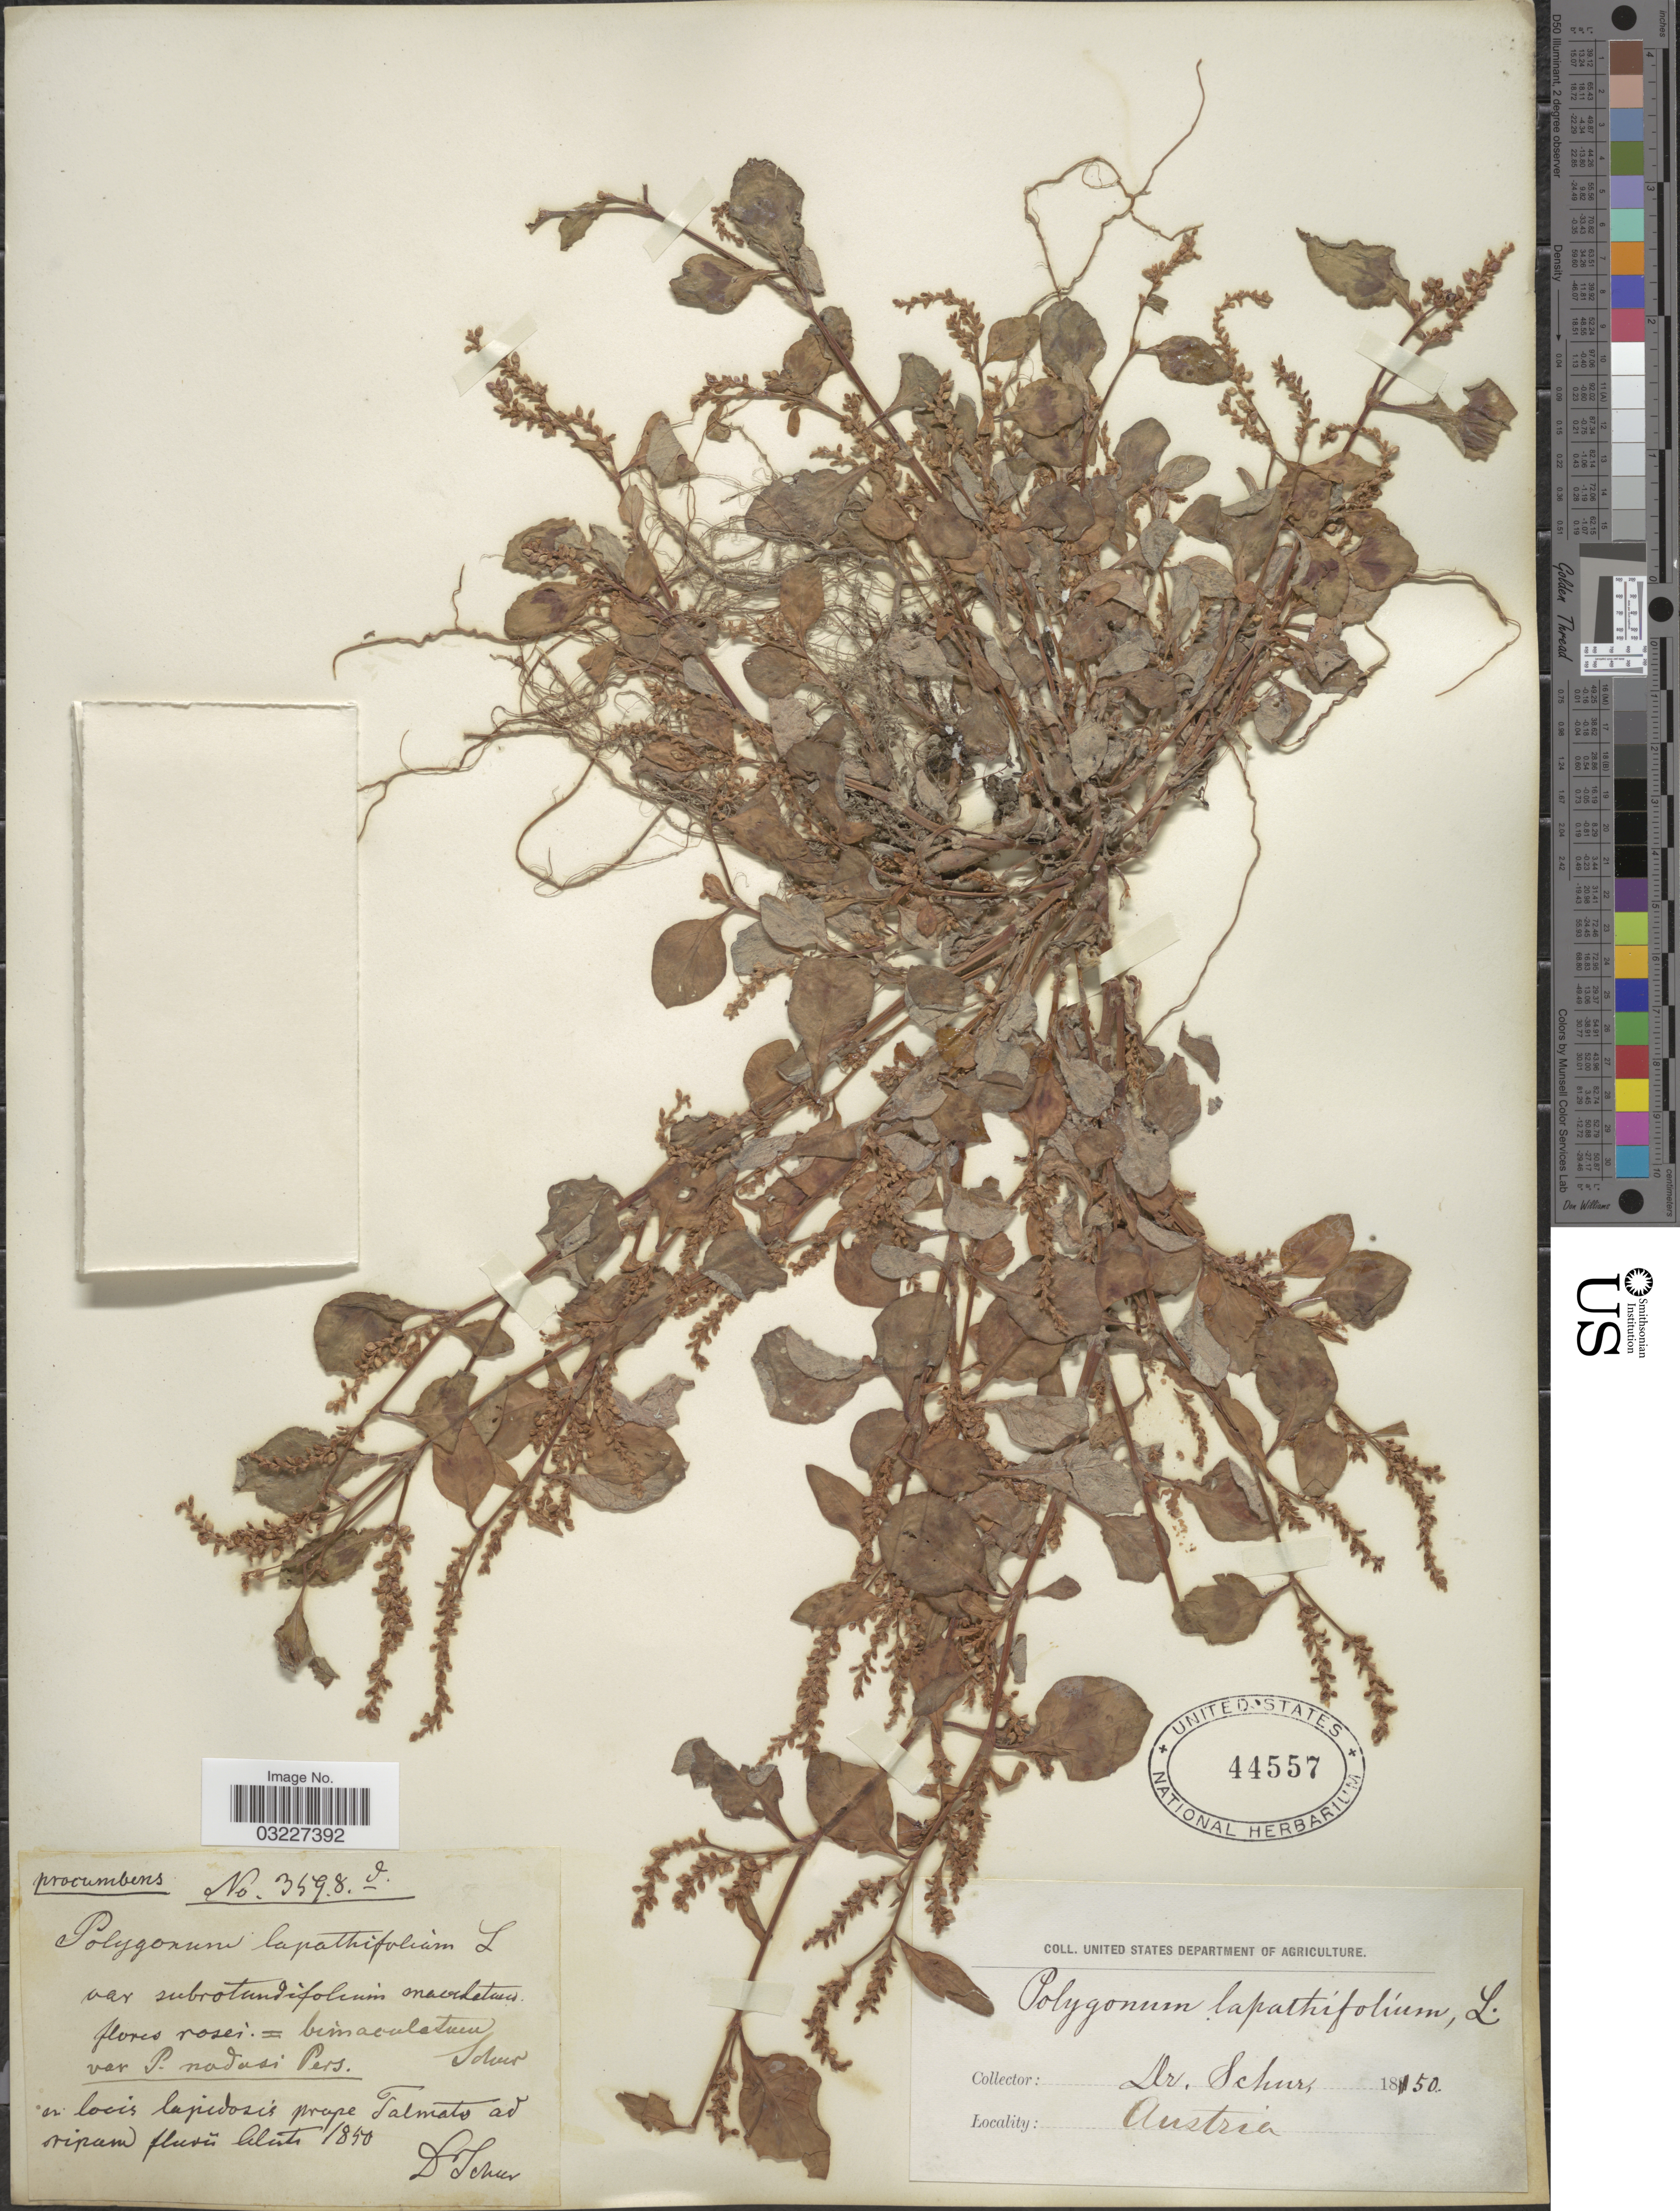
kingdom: Plantae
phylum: Tracheophyta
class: Magnoliopsida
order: Caryophyllales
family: Polygonaceae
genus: Polygonum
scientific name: Polygonum lapathifolium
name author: L.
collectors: Schur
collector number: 3598v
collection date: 1850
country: Austria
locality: In locis lapidosis prope Talmato ad ripam fluvii gluten [interpreted].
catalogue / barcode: US 44557